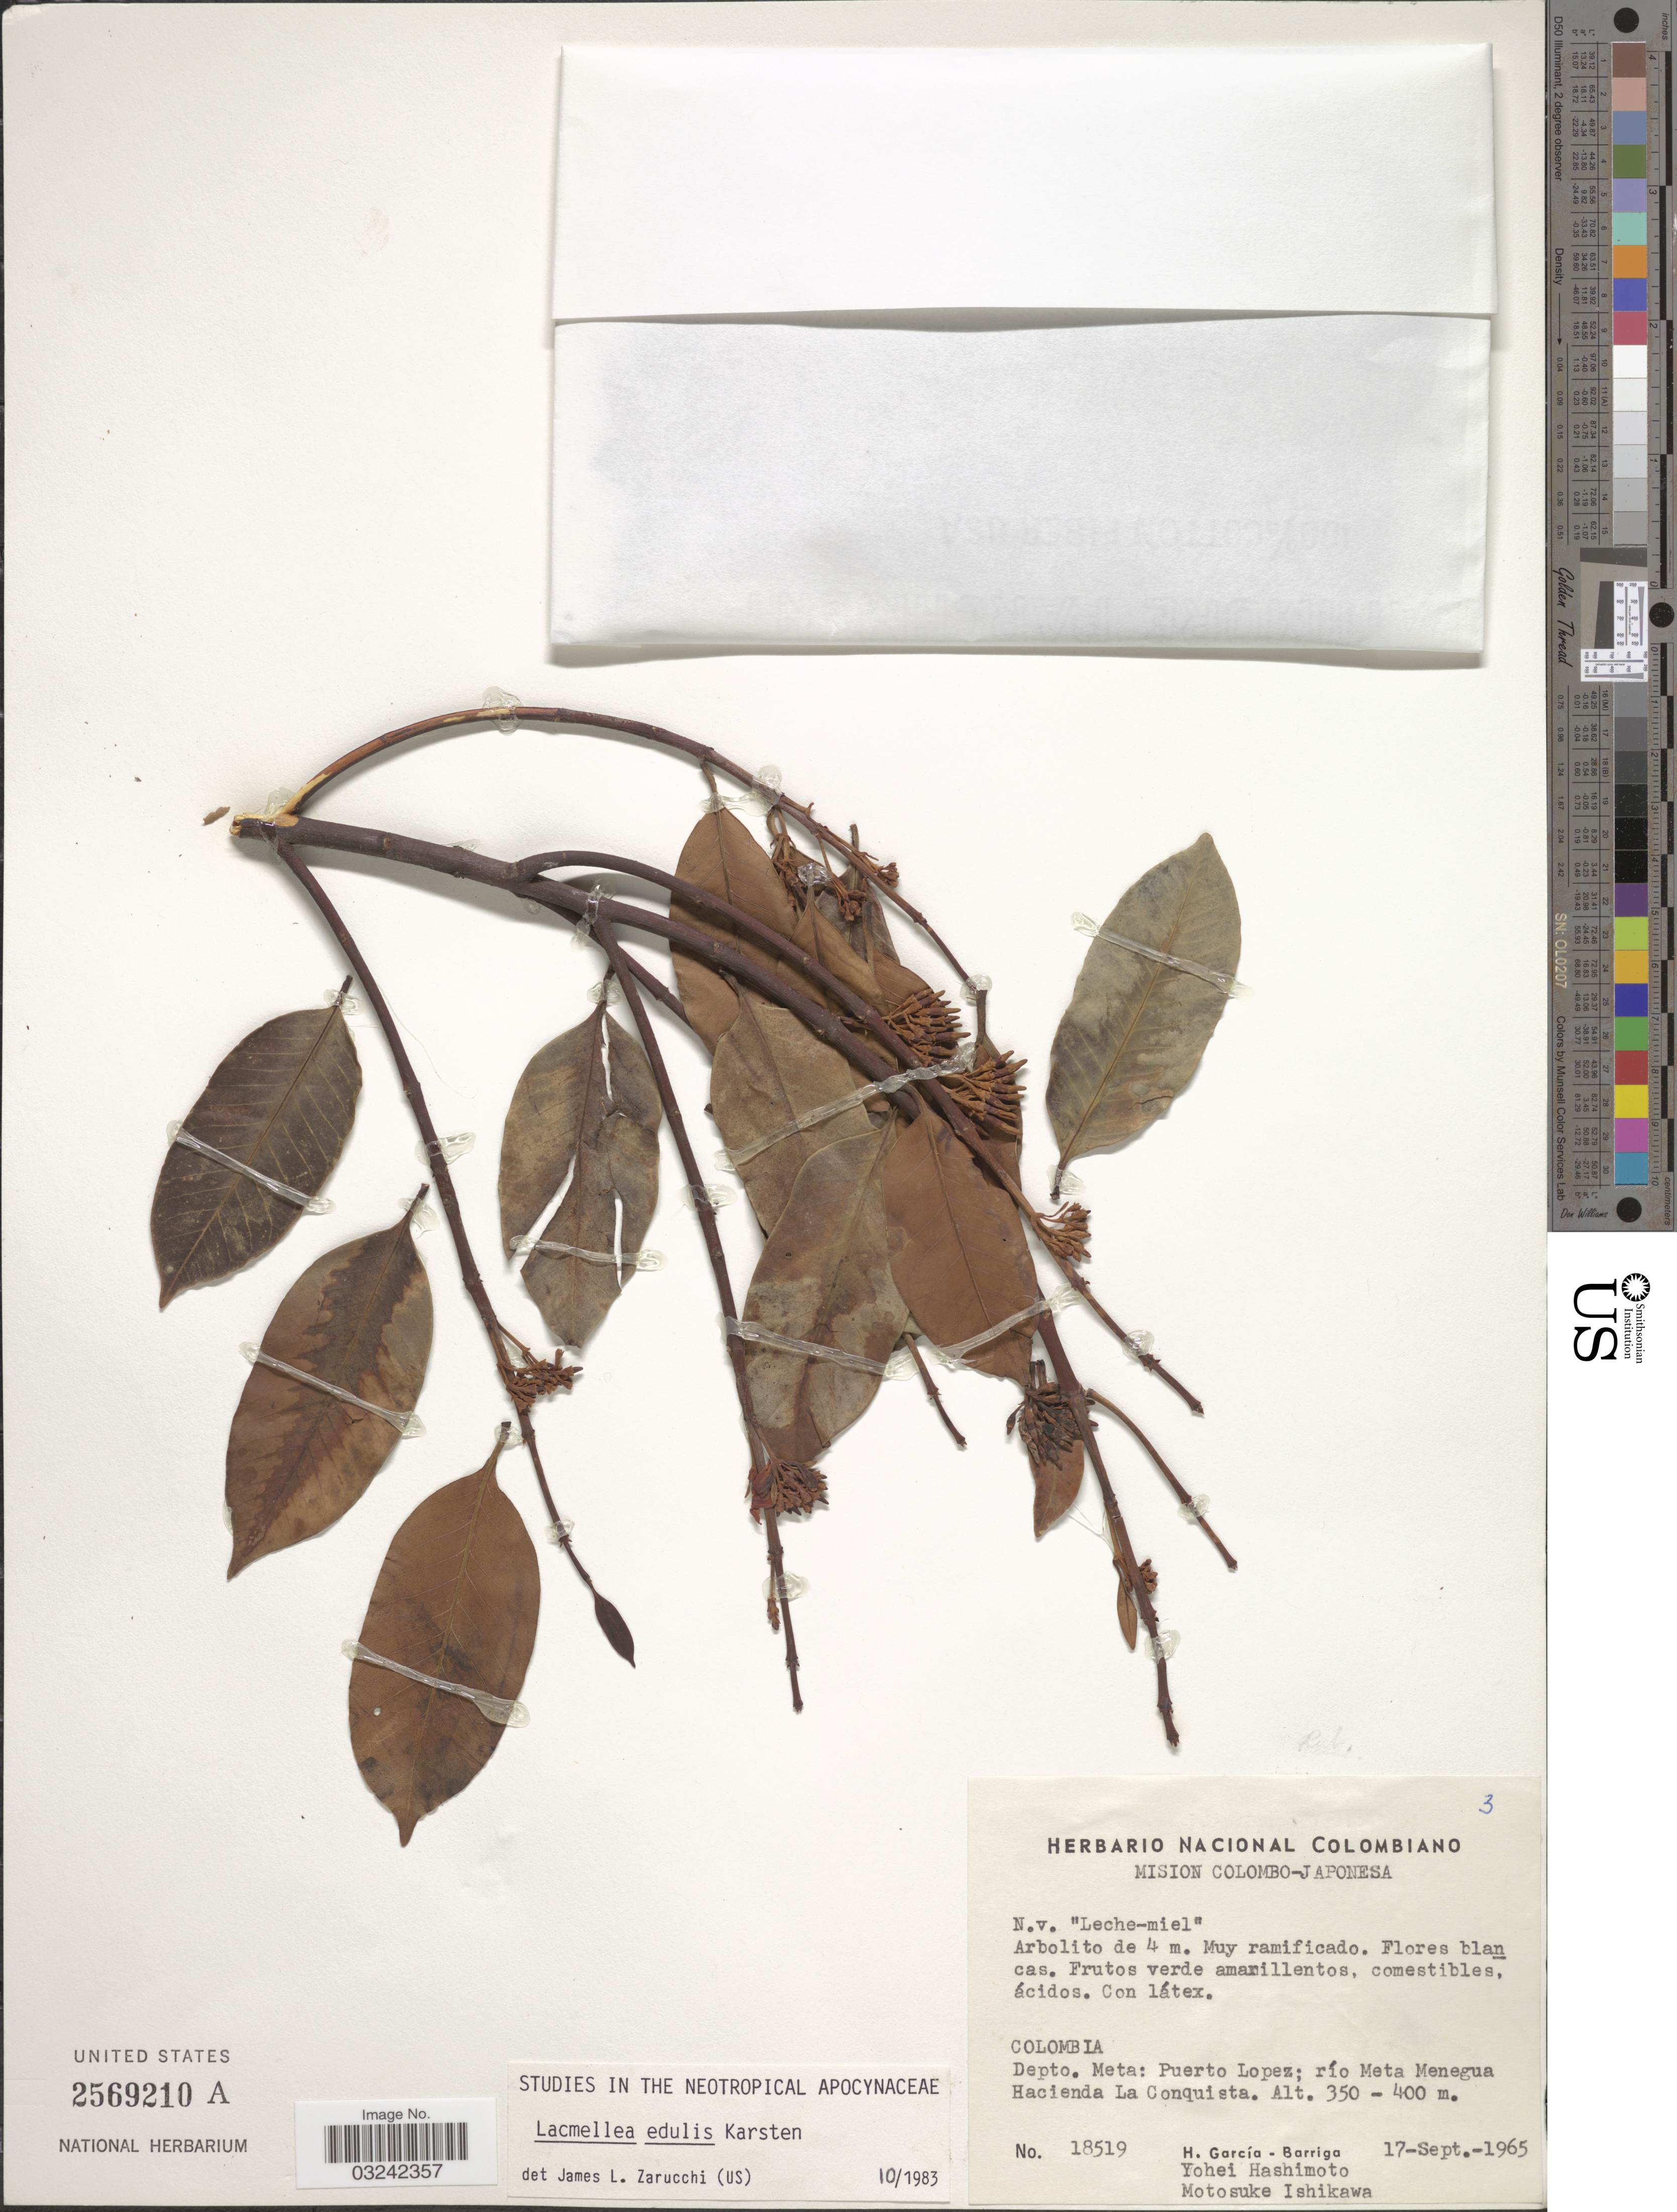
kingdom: Plantae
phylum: Tracheophyta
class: Magnoliopsida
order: Gentianales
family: Apocynaceae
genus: Lacmellea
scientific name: Lacmellea edulis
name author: H. Karst.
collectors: H. García Barriga, Y. Hashimoto & M. Ishikawa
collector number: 18519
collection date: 1965-09-17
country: Colombia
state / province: Meta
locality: Dept. Meta: Puerto Lopez; río Meta Menegua Hacienda La Conquista.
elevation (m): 350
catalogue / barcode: US 2569210A